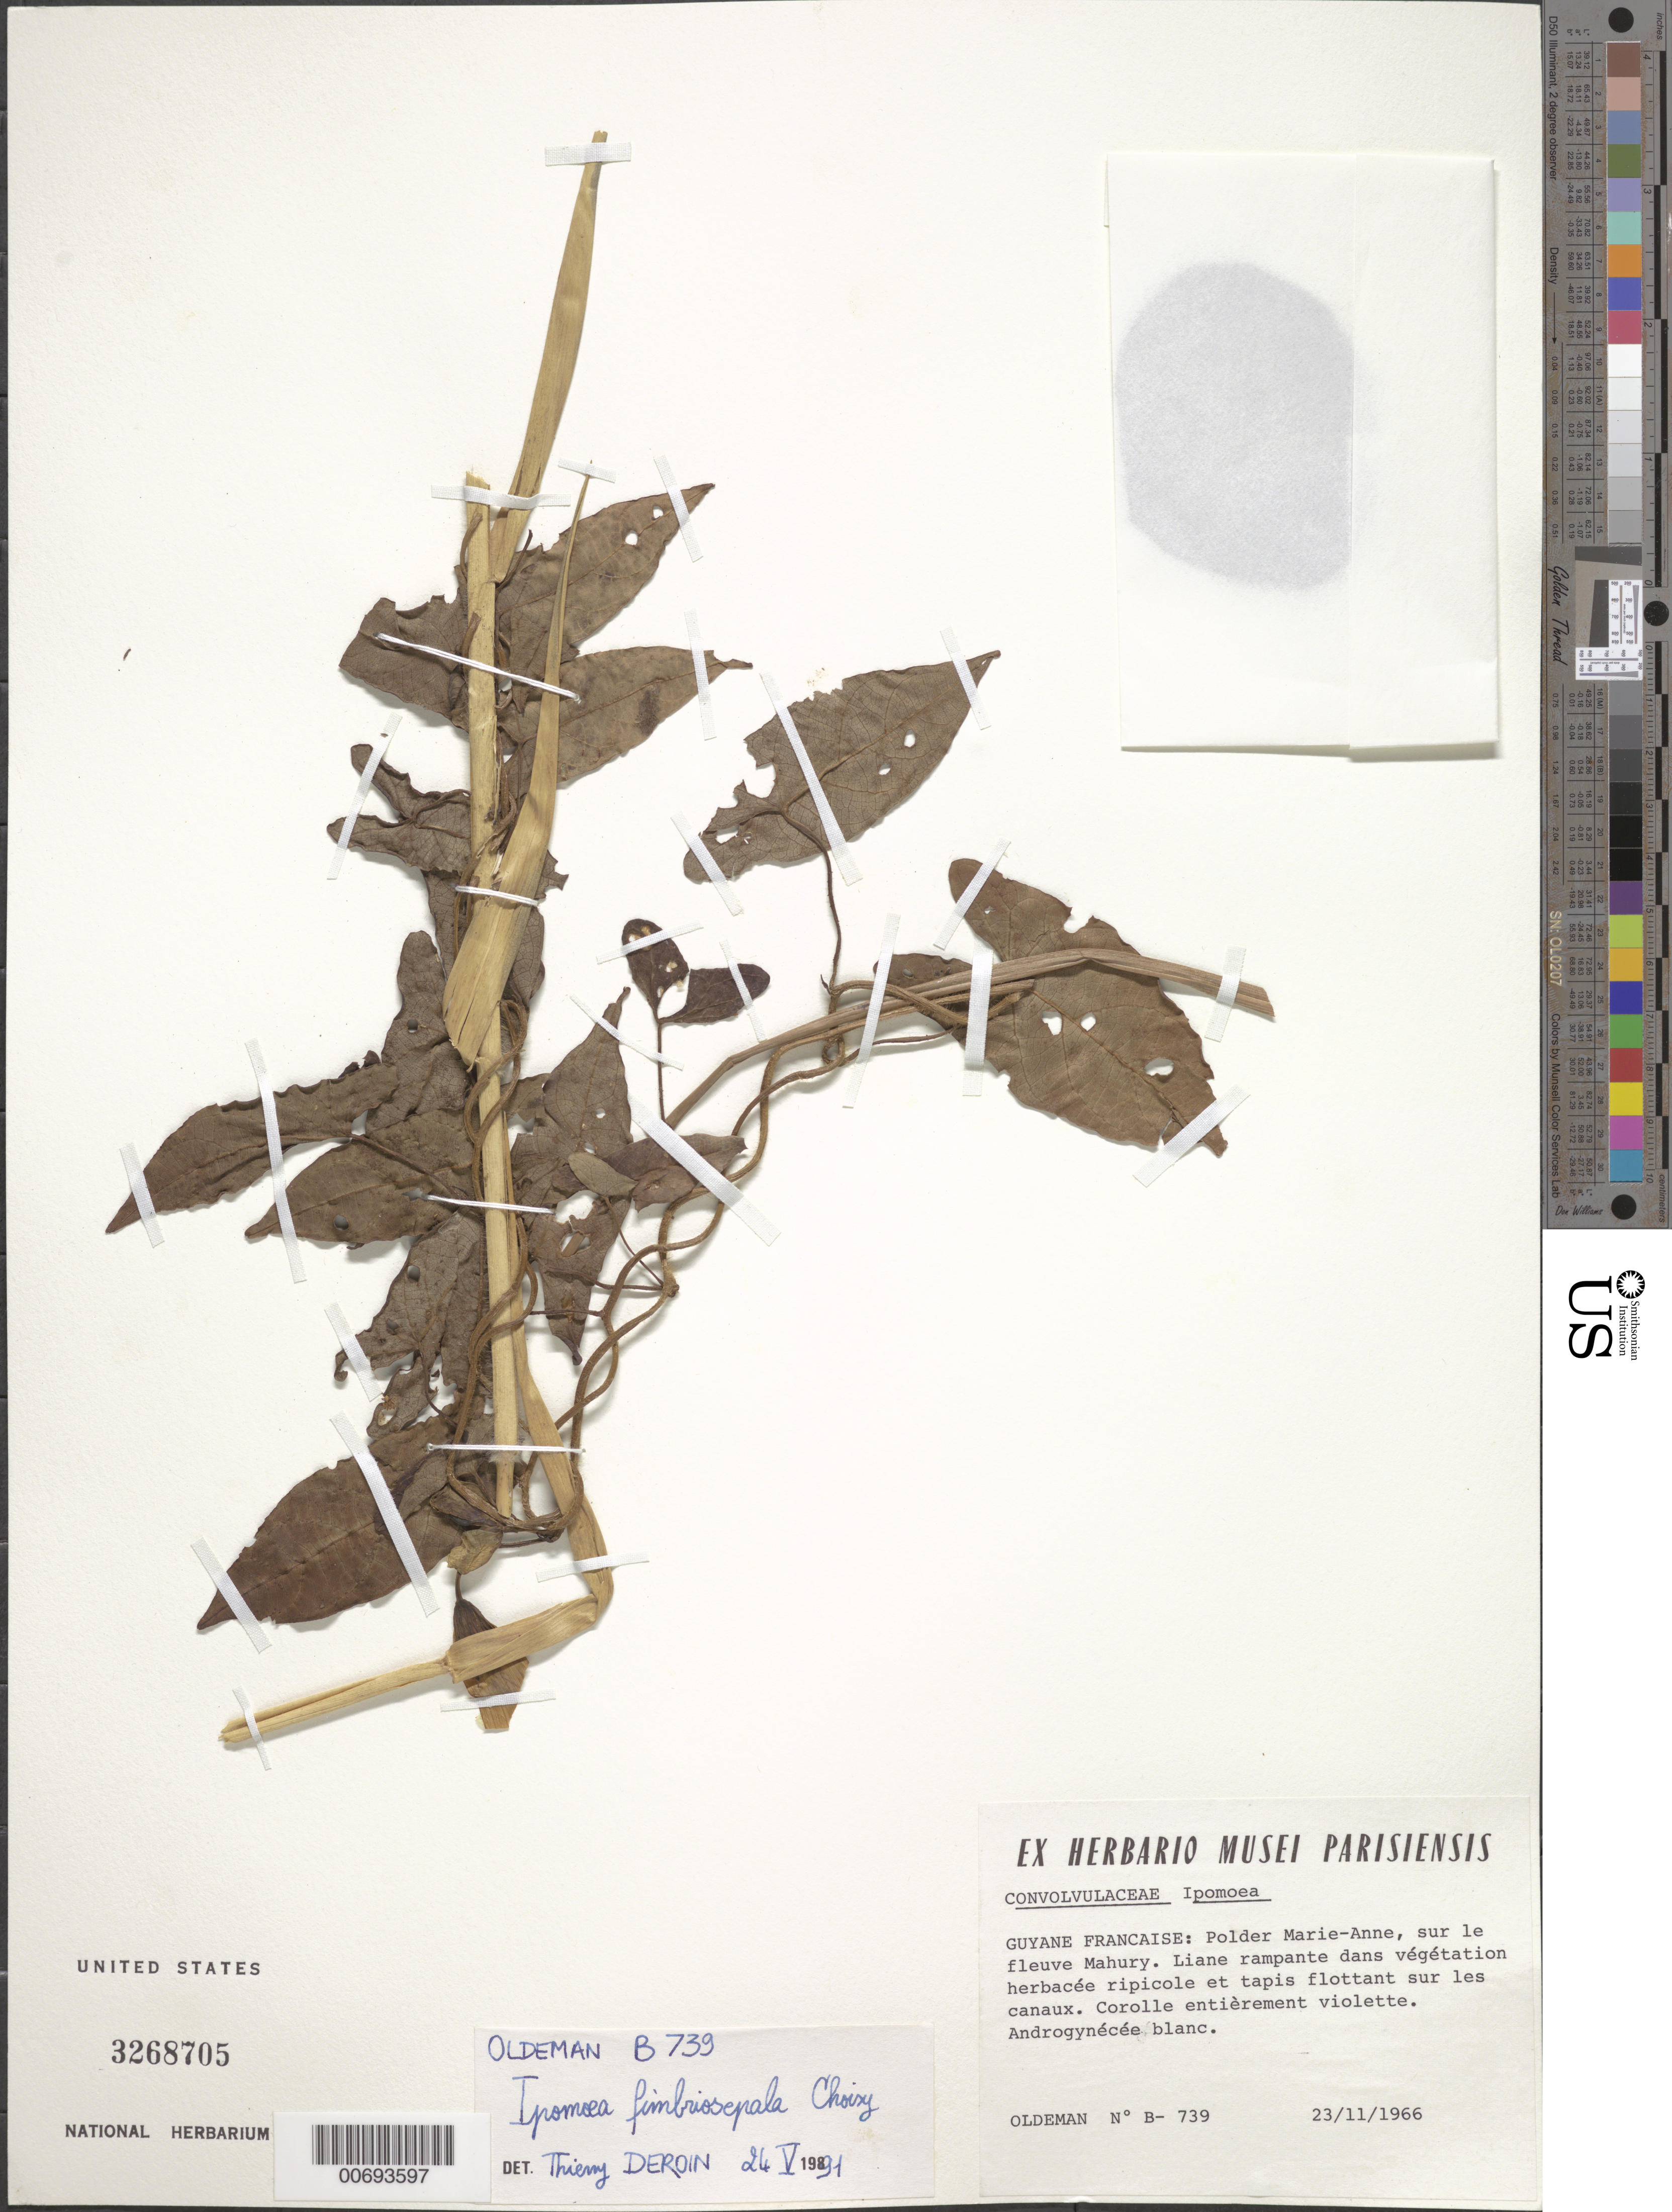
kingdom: Plantae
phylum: Tracheophyta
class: Magnoliopsida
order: Solanales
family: Convolvulaceae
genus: Ipomoea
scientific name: Ipomoea fimbriosepala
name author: Choisy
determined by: Deroin, T.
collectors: R. Oldeman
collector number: B 739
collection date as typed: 23-Nov-66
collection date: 1966-11-23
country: French Guiana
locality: Polder Marie-Anne, sur le fleuve Mahury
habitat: Riparian vegetation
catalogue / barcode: US 3268705